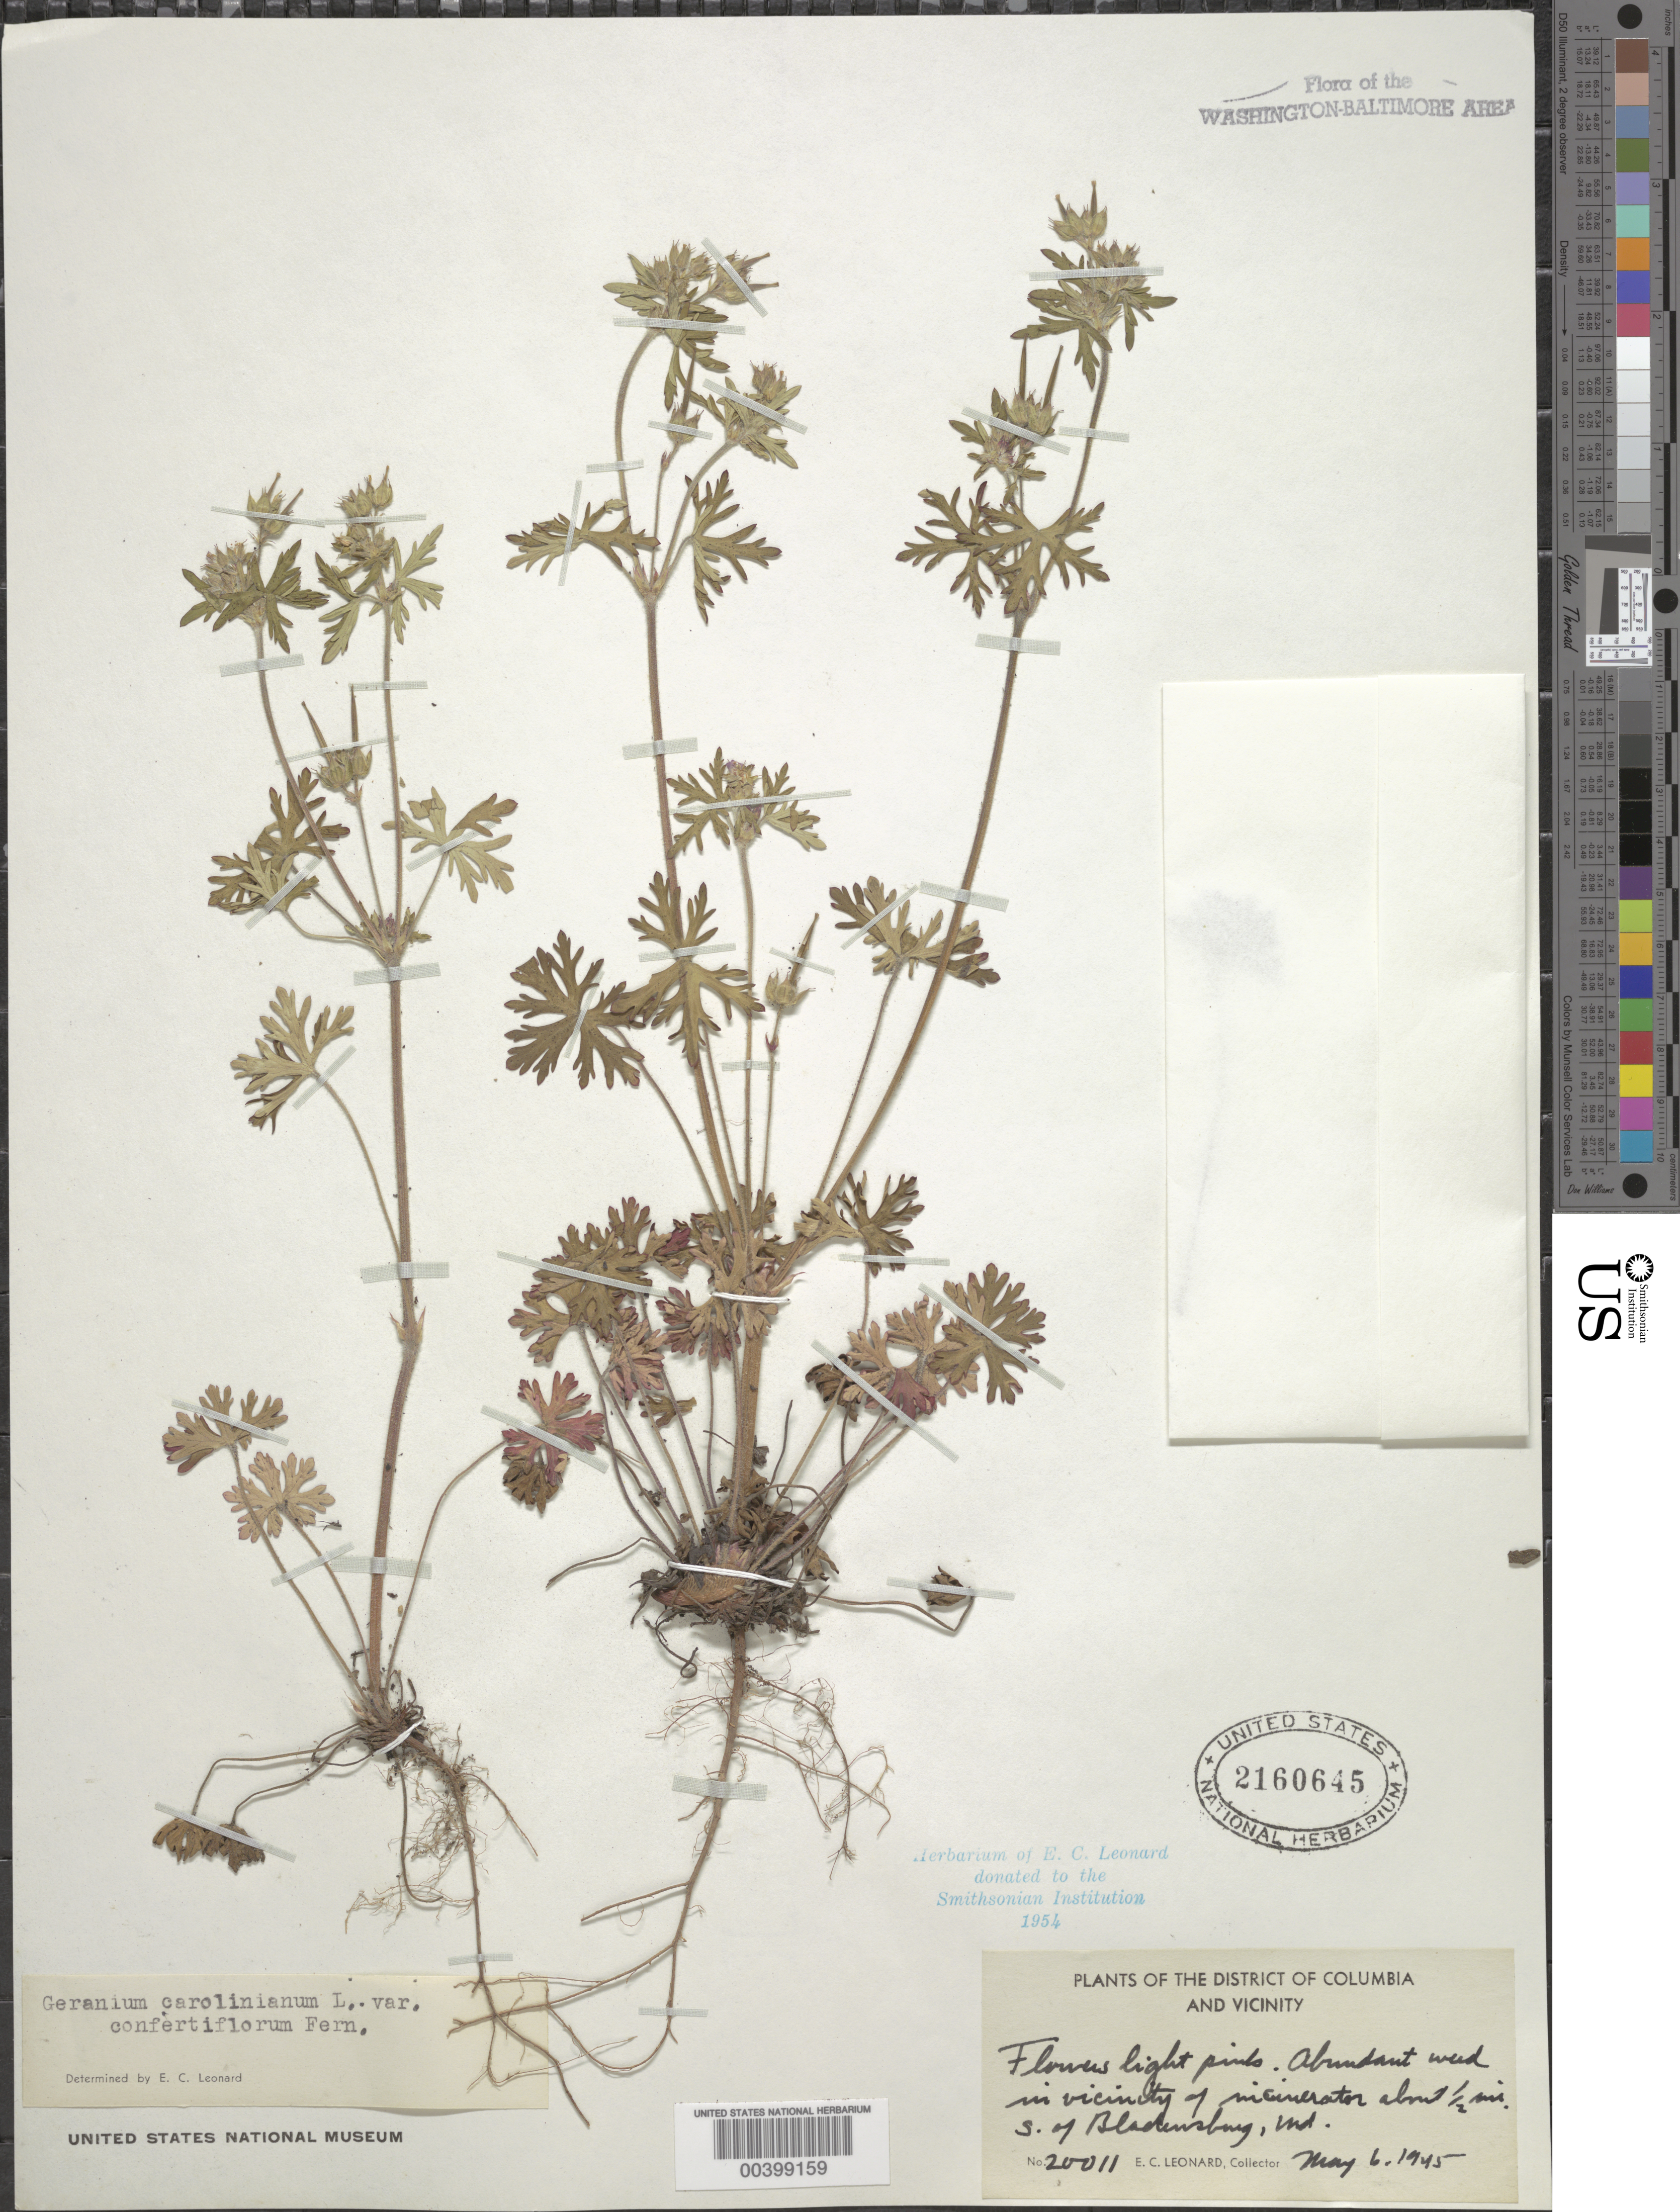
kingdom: Plantae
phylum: Tracheophyta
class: Magnoliopsida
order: Geraniales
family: Geraniaceae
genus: Geranium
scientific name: Geranium carolinianum var. confertiflorum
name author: Fernald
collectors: E. C. Leonard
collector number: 20011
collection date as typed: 06 May 1945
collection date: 1945-05-06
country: United States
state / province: Maryland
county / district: Prince George's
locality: Incinerator, south of Bladensburg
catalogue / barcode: US 2160645